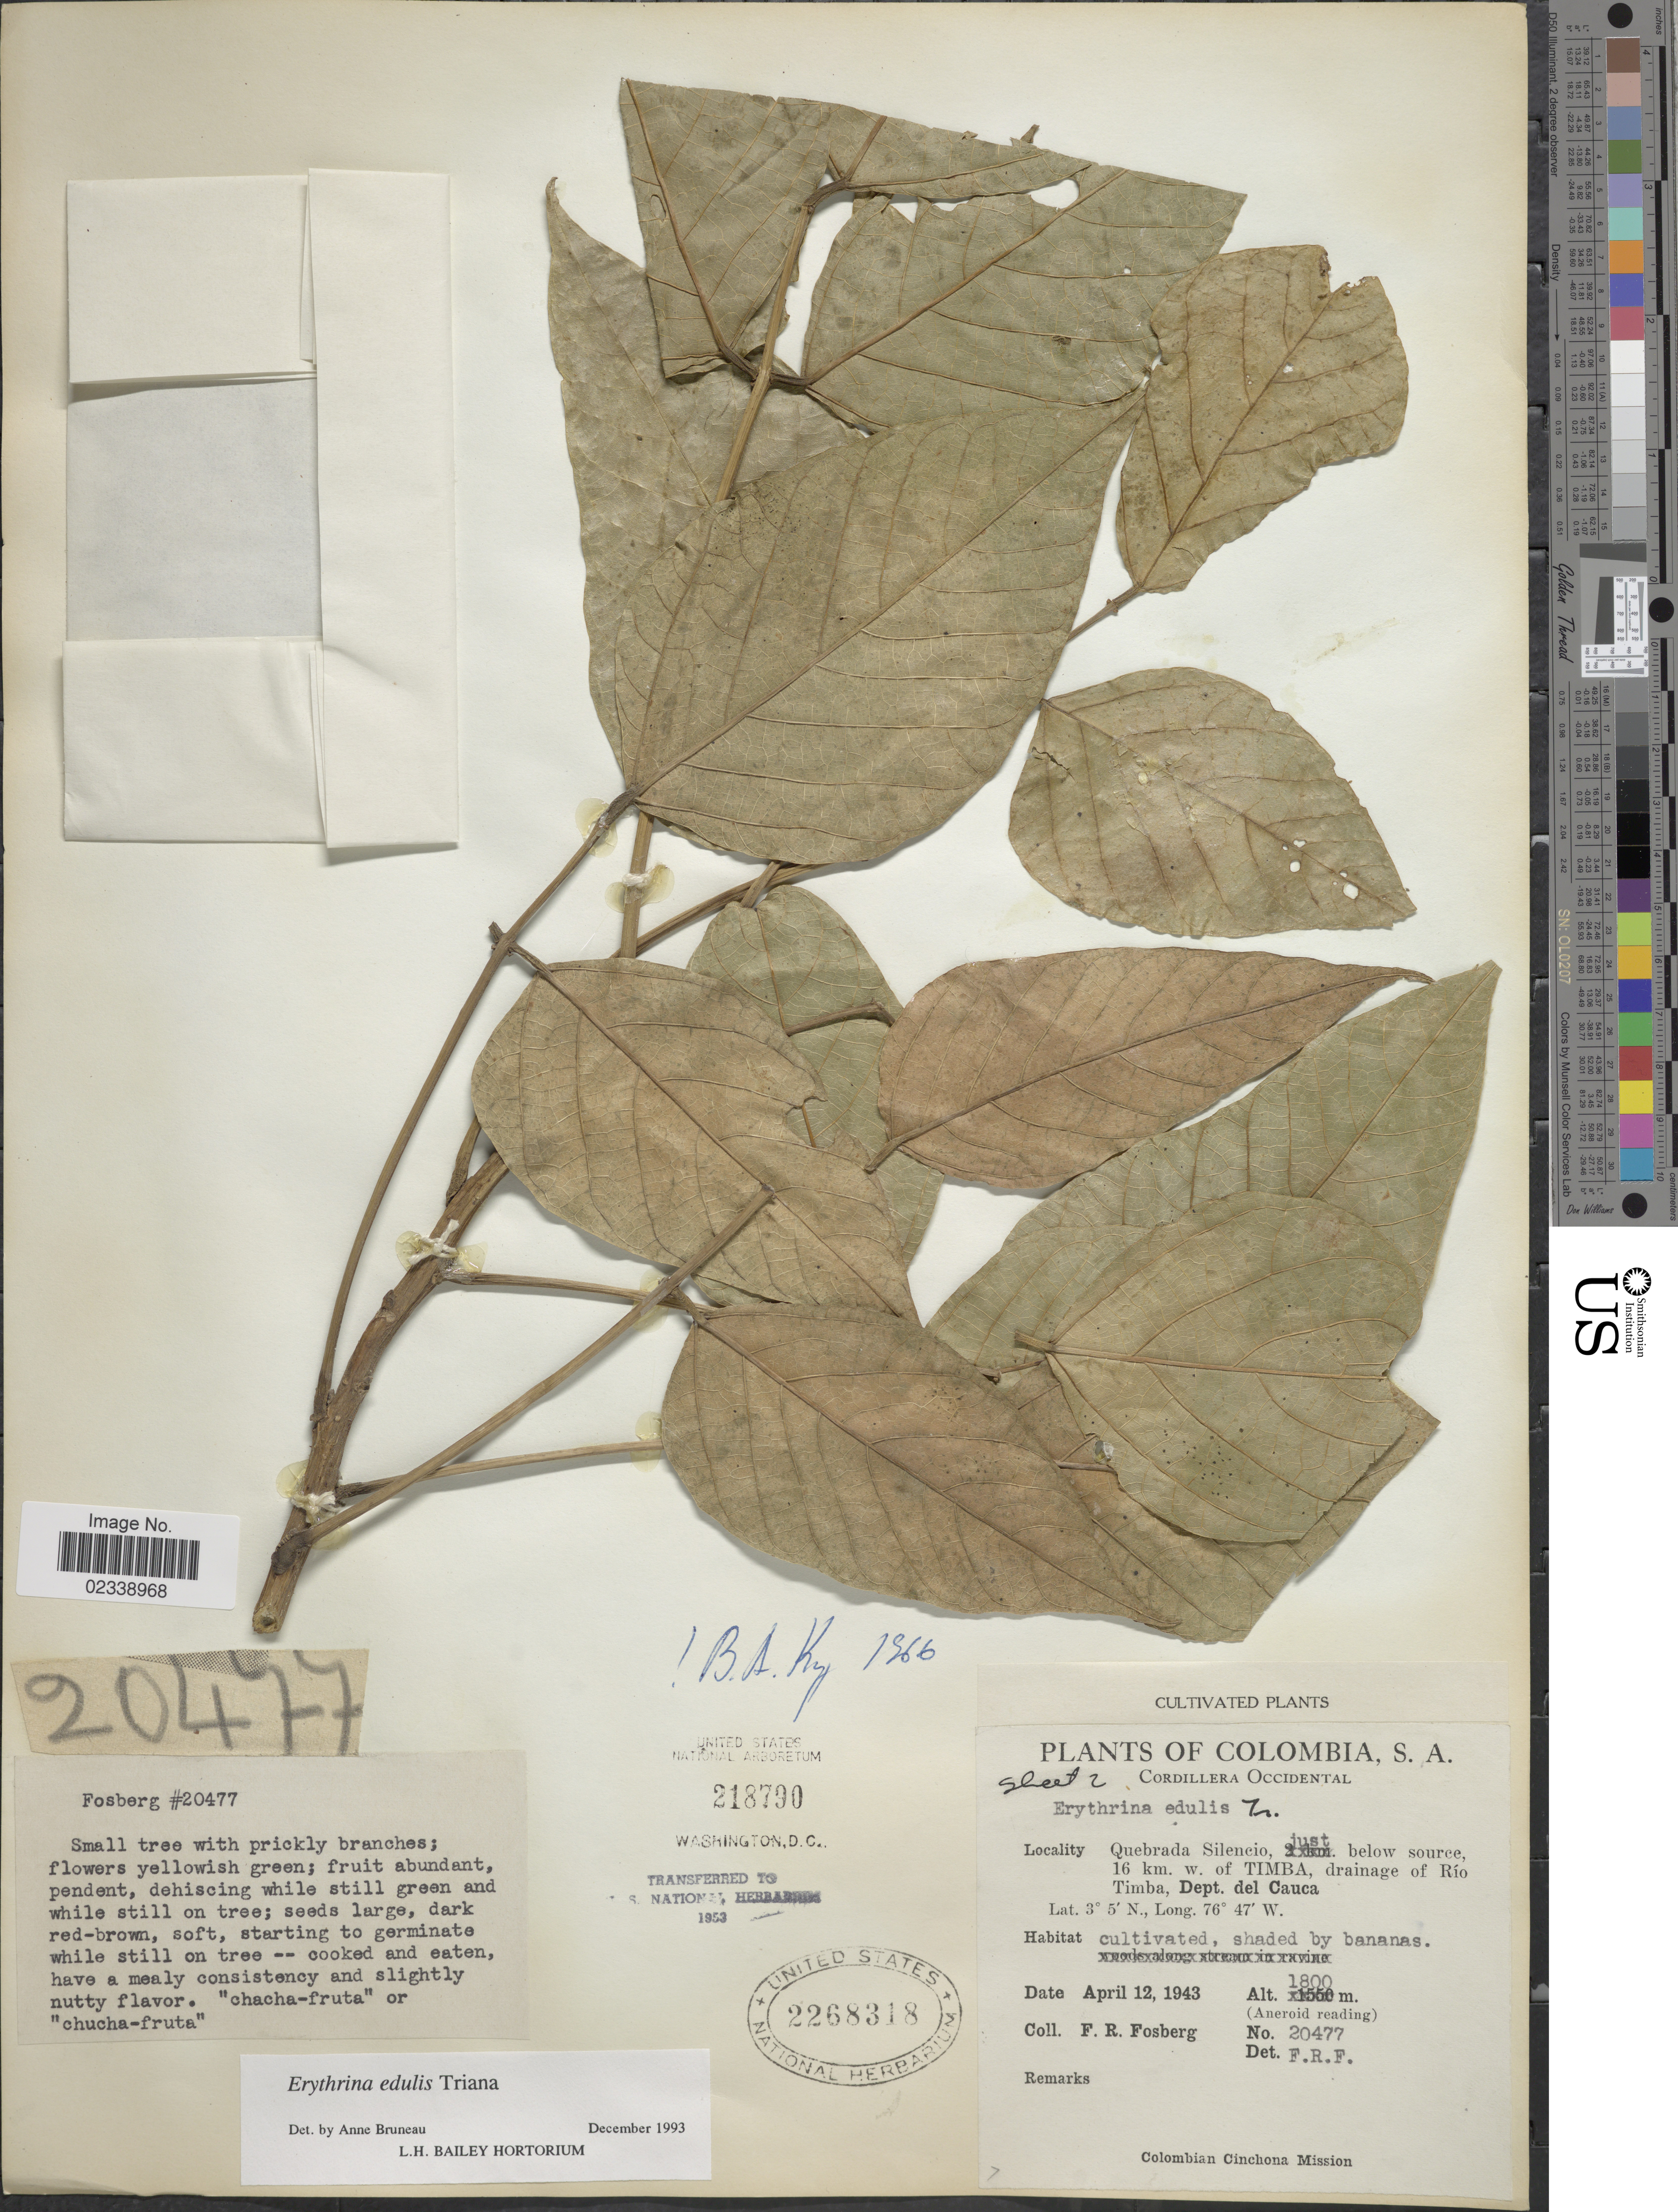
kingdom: Plantae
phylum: Tracheophyta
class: Magnoliopsida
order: Fabales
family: Fabaceae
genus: Erythrina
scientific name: Erythrina edulis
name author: Triana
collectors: F. R. Fosberg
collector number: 20477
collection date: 1943-04-12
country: Colombia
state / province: Cauca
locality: S.A., Cordillera Occidental, Quebrada Silencio, just below source, 16 km. w. of Timba, drainage of Rio Timba, cultivated.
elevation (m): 1800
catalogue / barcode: US 2268318